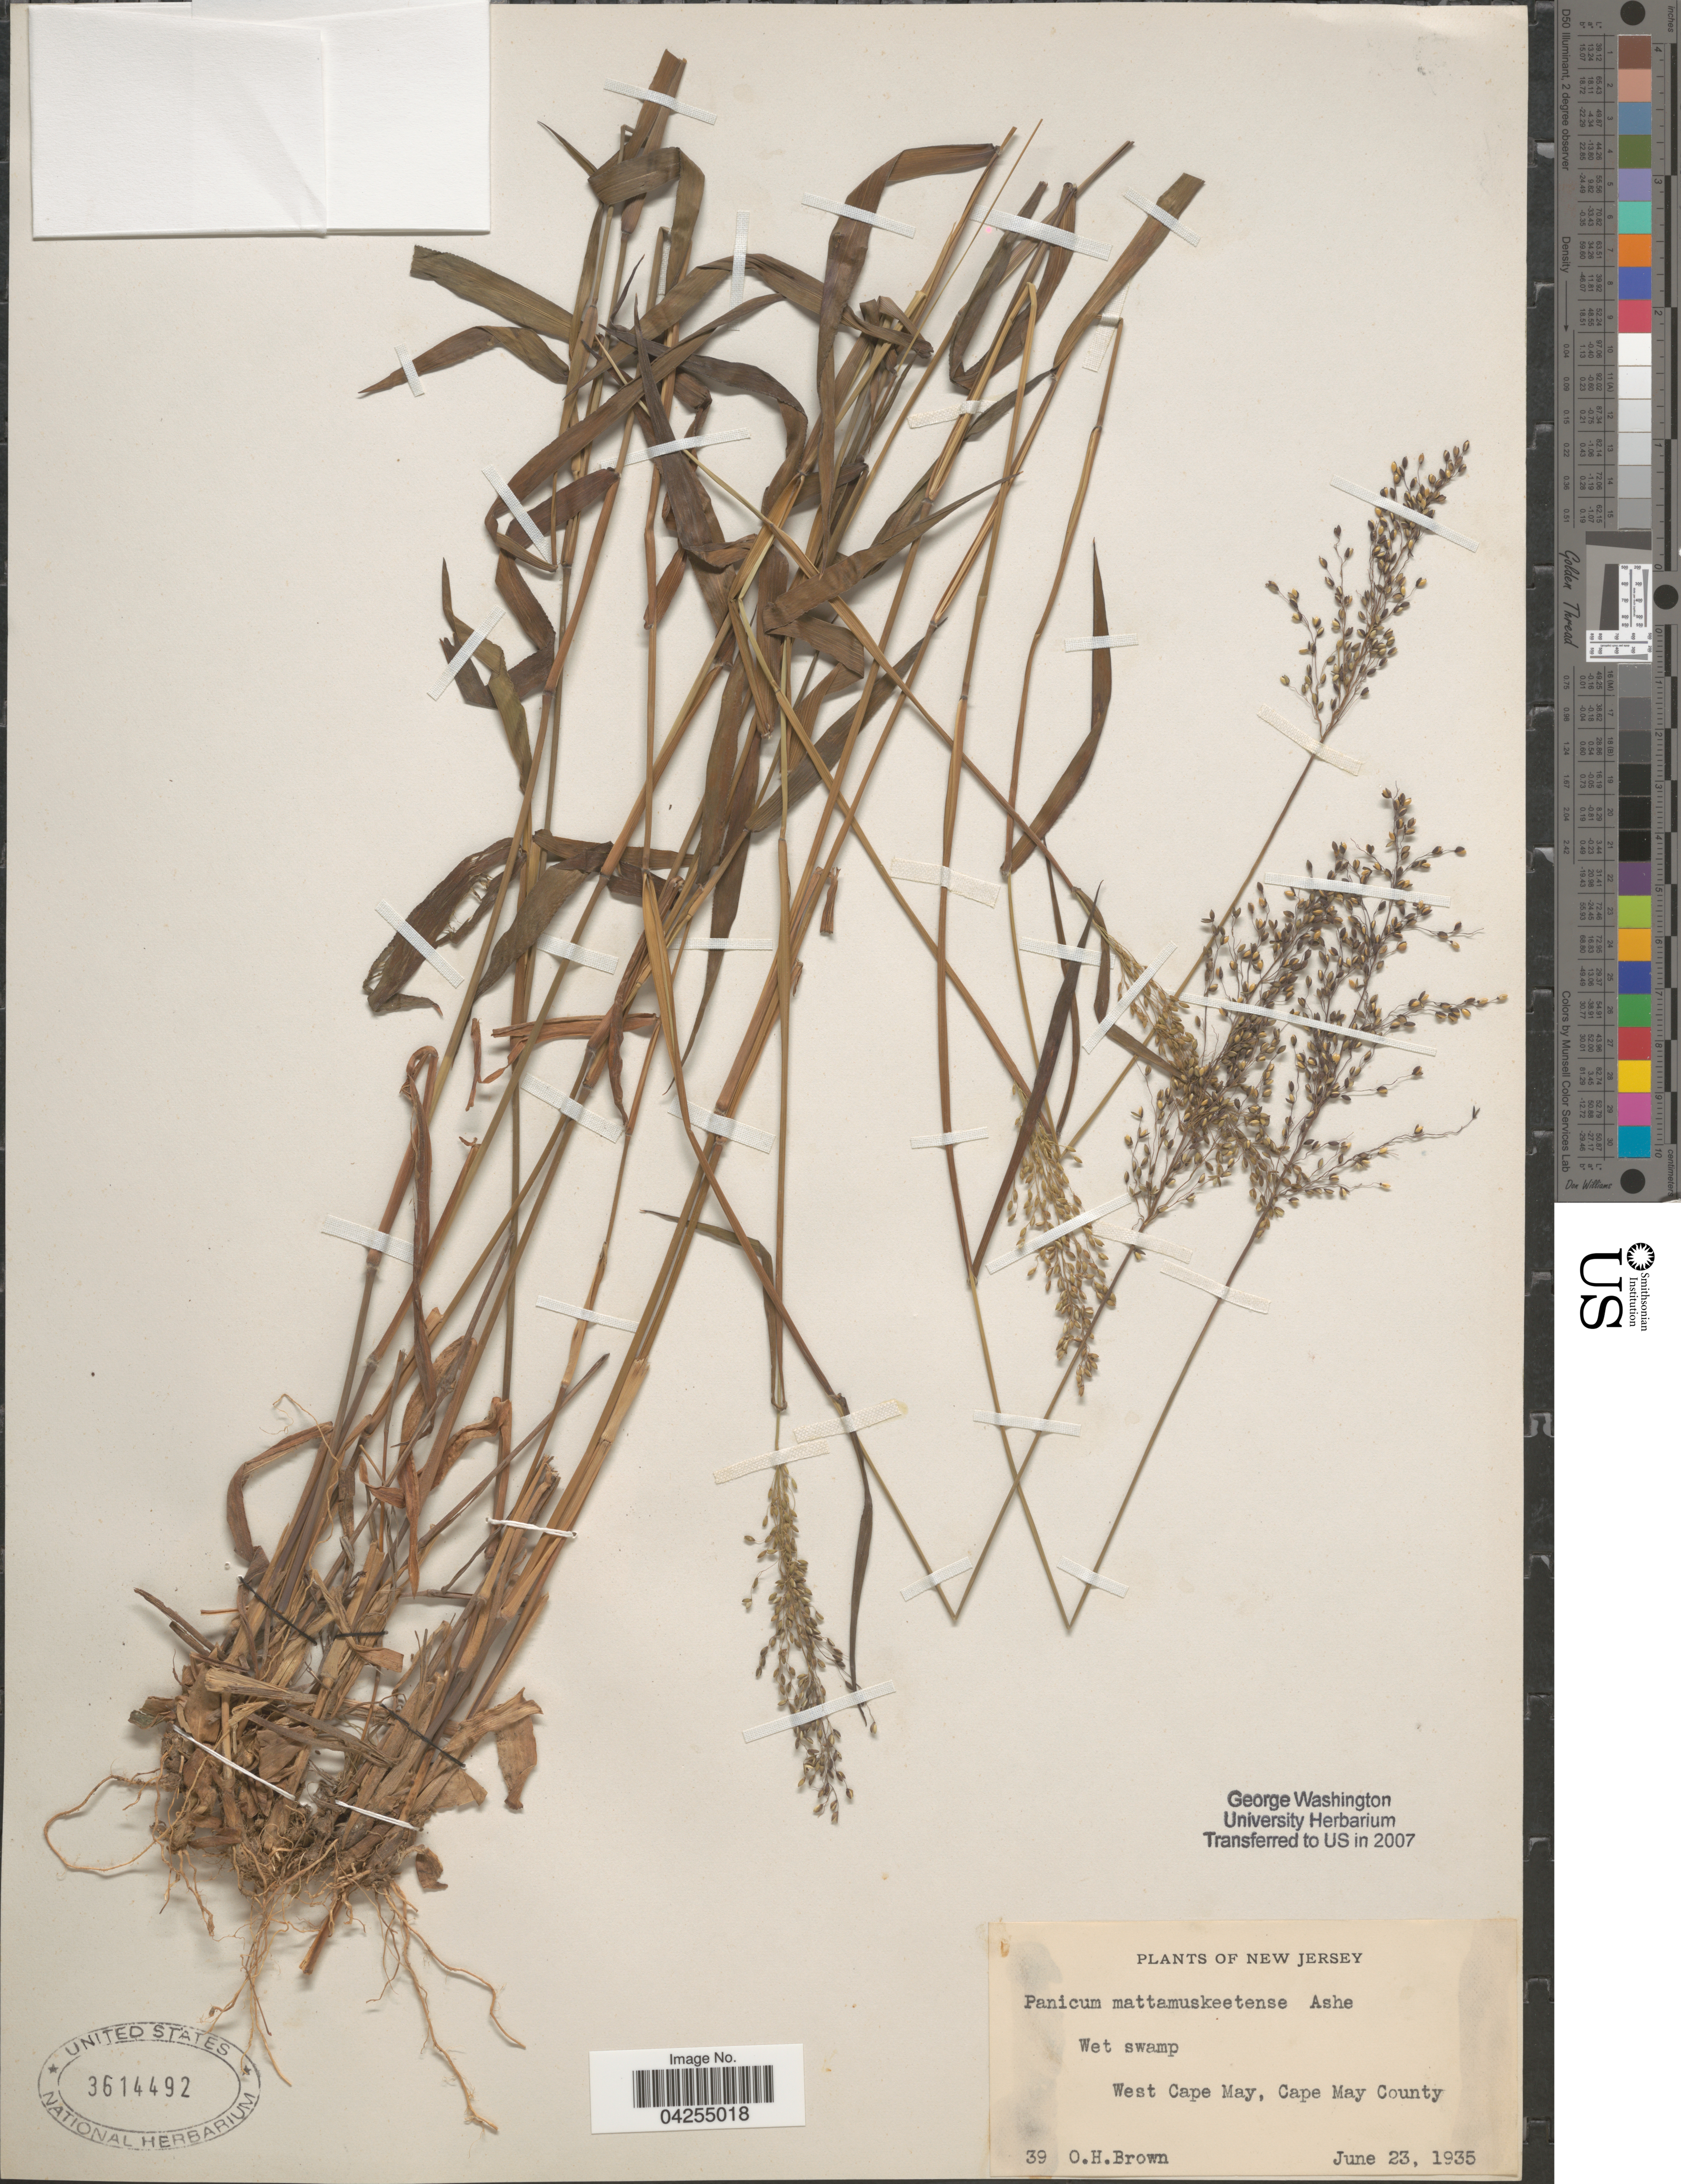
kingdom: Plantae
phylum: Tracheophyta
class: Liliopsida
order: Poales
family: Poaceae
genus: Dichanthelium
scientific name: Dichanthelium dichotomum var. dichotomum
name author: (L.) Gould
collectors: O. Brown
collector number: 39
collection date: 1935-06-23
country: United States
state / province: New Jersey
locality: Wet swamp. West Cape May, Cape May County.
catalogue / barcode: US 3614492